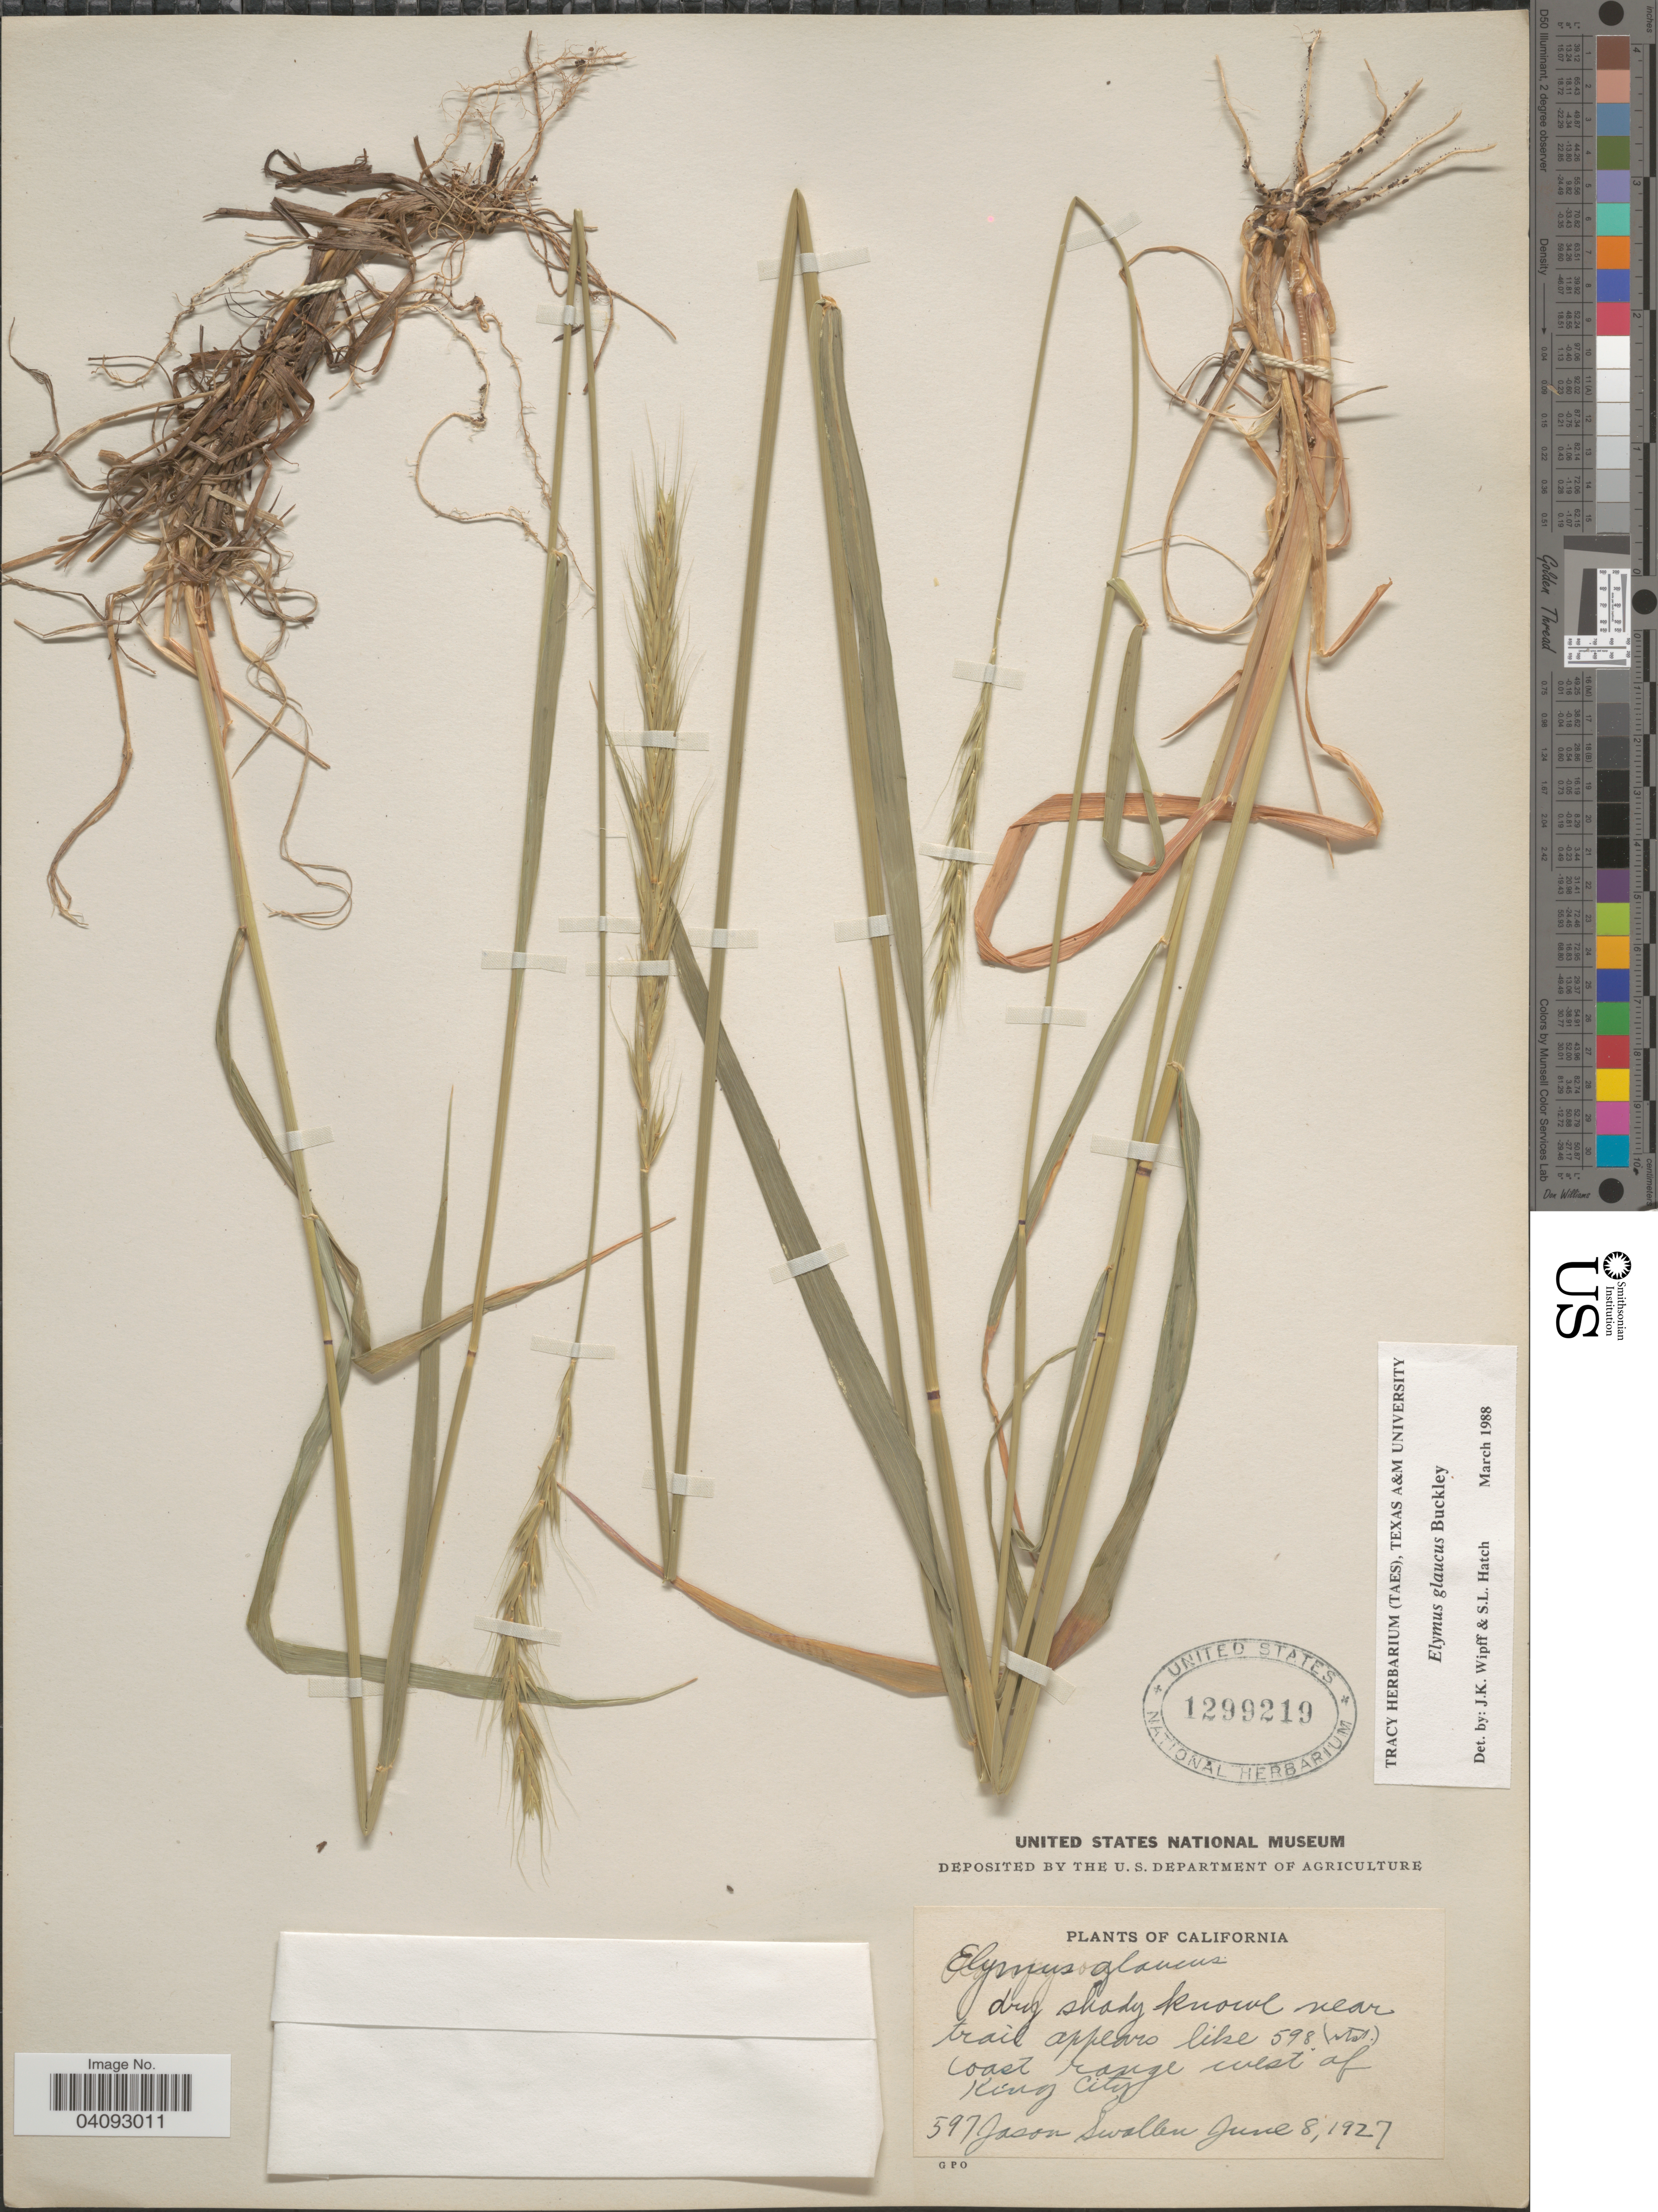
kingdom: Plantae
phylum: Tracheophyta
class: Liliopsida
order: Poales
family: Poaceae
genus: Elymus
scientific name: Elymus glaucus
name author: Buckley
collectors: J. R. Swallen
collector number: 597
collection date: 1927-06-08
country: United States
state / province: California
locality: Dry shady knowl near trail, Coast range west of King City.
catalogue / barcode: US 1299219